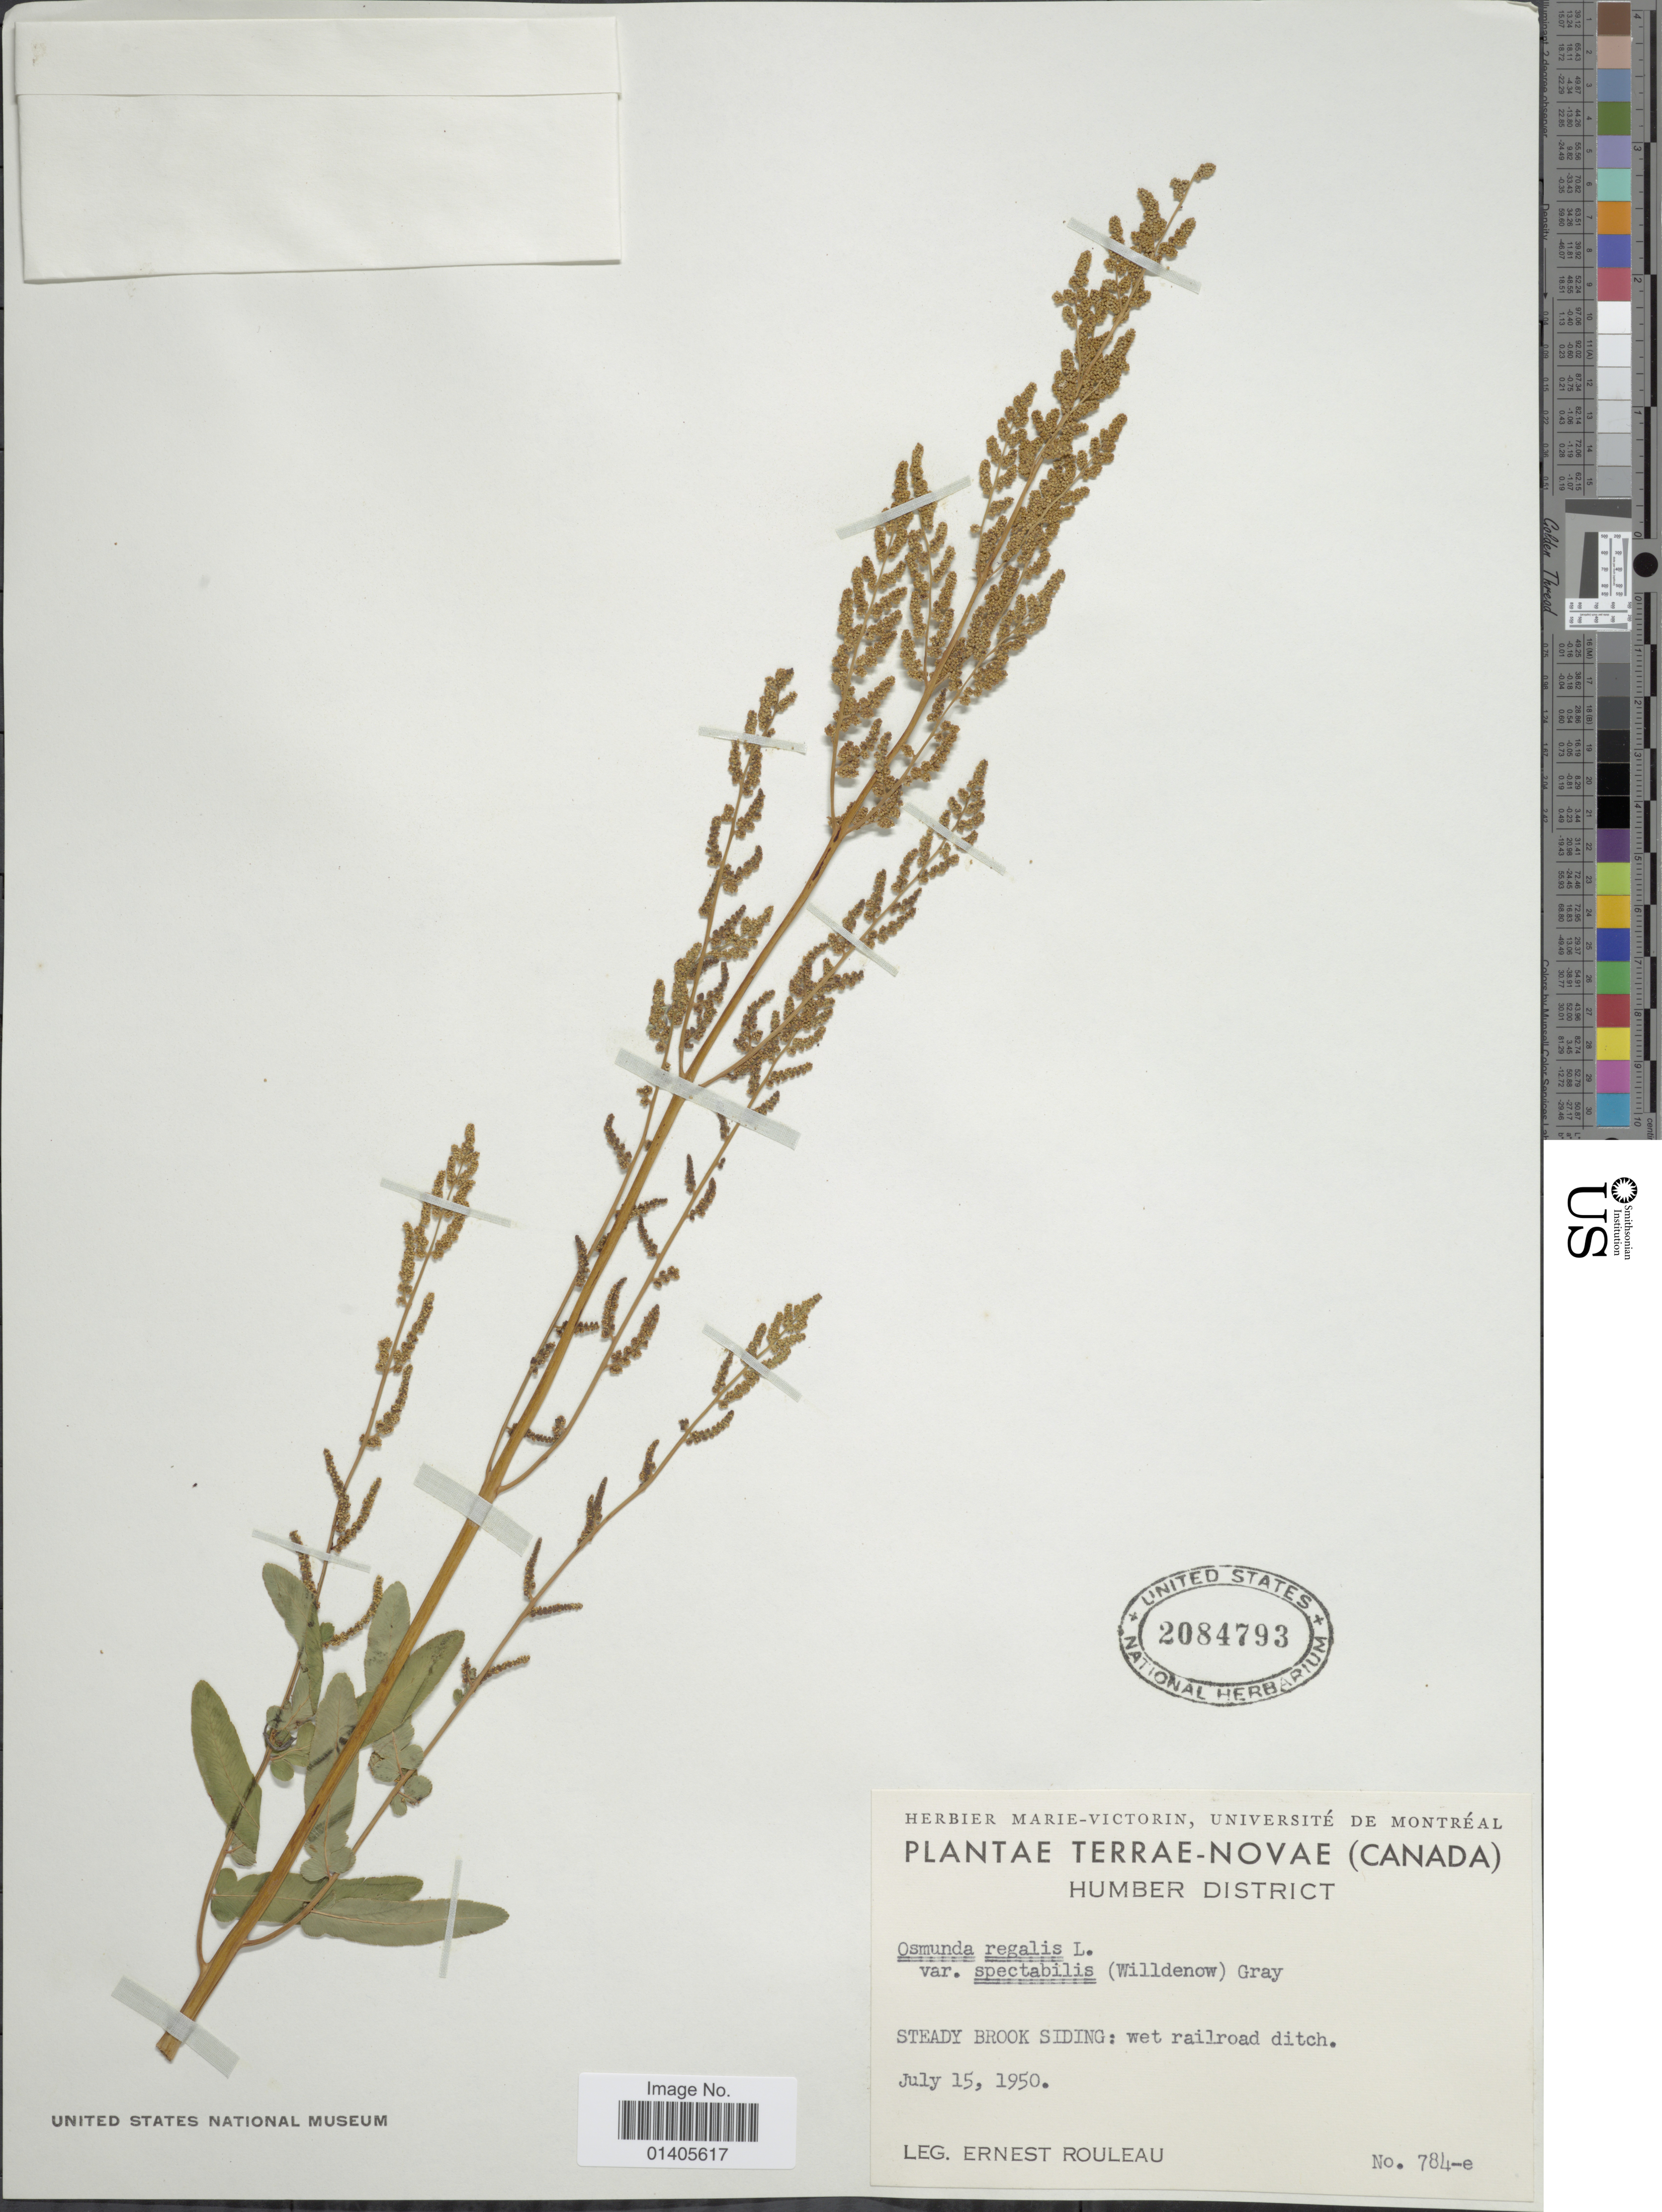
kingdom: Plantae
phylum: Tracheophyta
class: Polypodiopsida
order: Osmundales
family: Osmundaceae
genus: Osmunda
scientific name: Osmunda regalis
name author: L.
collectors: J. Rouleau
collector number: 784-e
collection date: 1950-07-15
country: Canada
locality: Terrae-Novae, Humber District, Steady Brook Siding: wet railroad ditch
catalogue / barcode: US 2084793